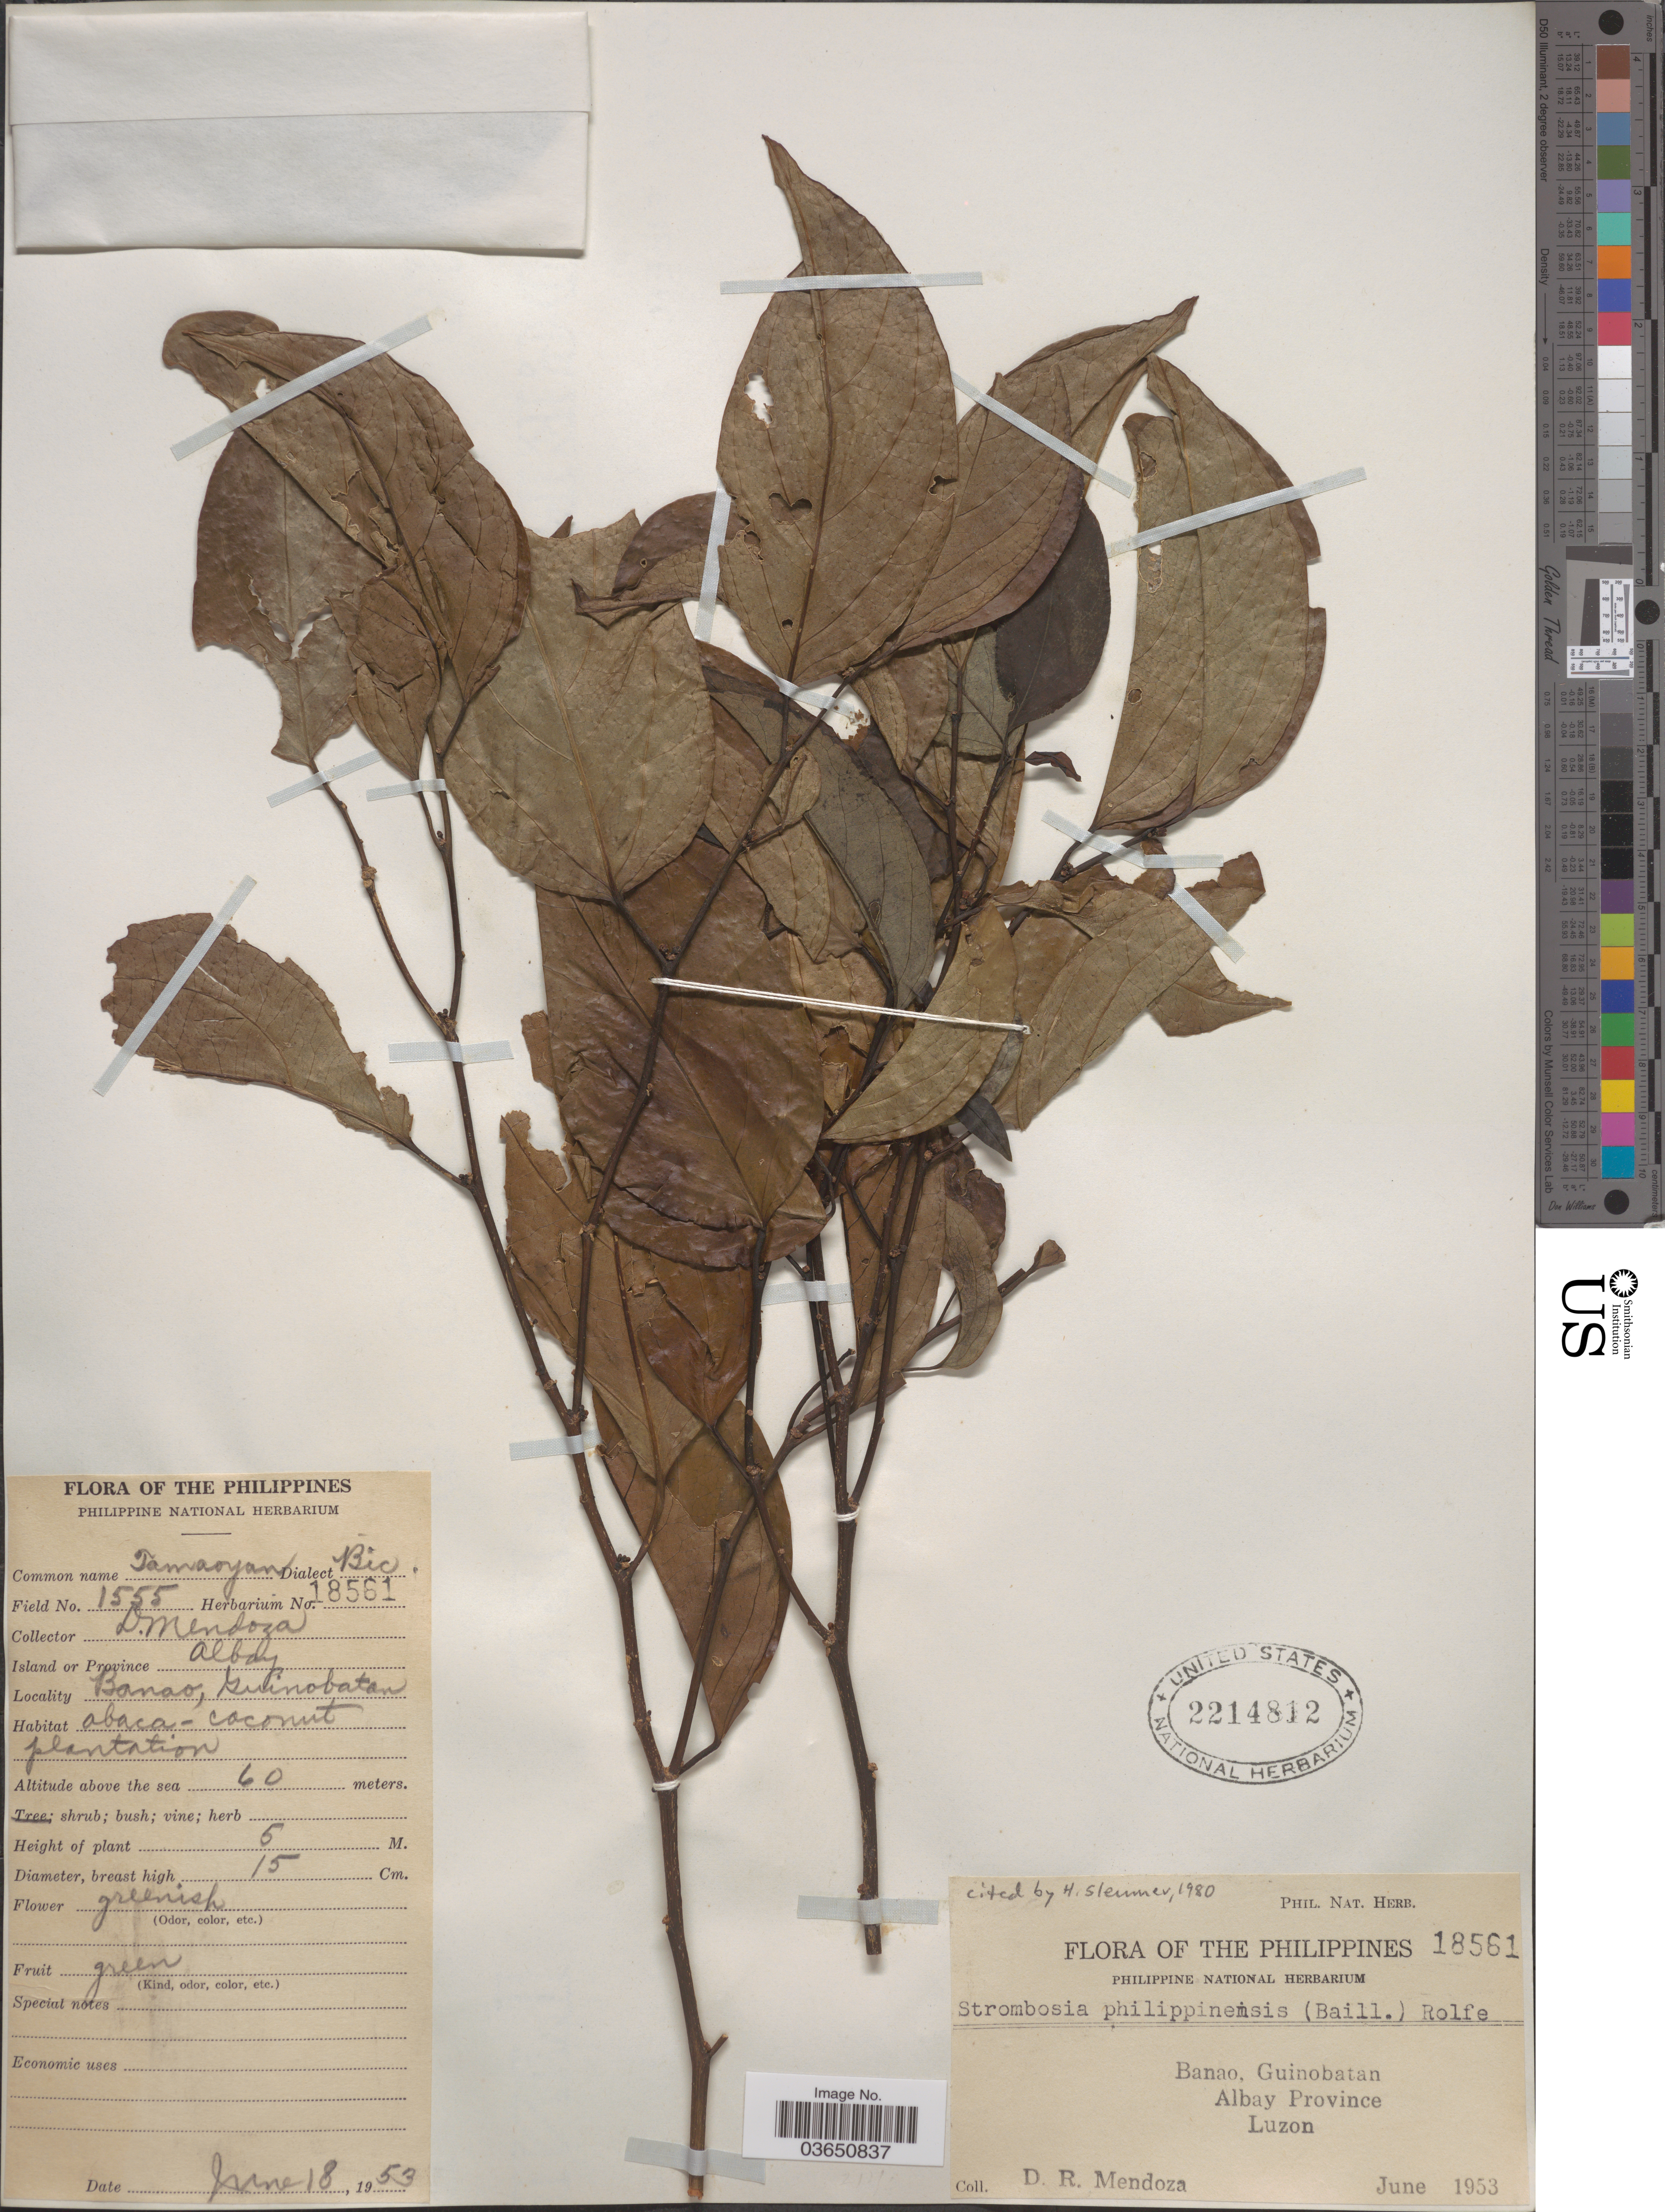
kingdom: Plantae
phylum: Tracheophyta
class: Magnoliopsida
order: Santalales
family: Strombosiaceae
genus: Strombosia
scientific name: Strombosia philippinensis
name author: (Baill.) Rolfe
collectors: D. Mendoza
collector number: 1555/18561?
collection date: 1953-06-18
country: Philippines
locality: Banao, Guinobatan. Albay Province, Luzon.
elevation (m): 60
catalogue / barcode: US 2214812